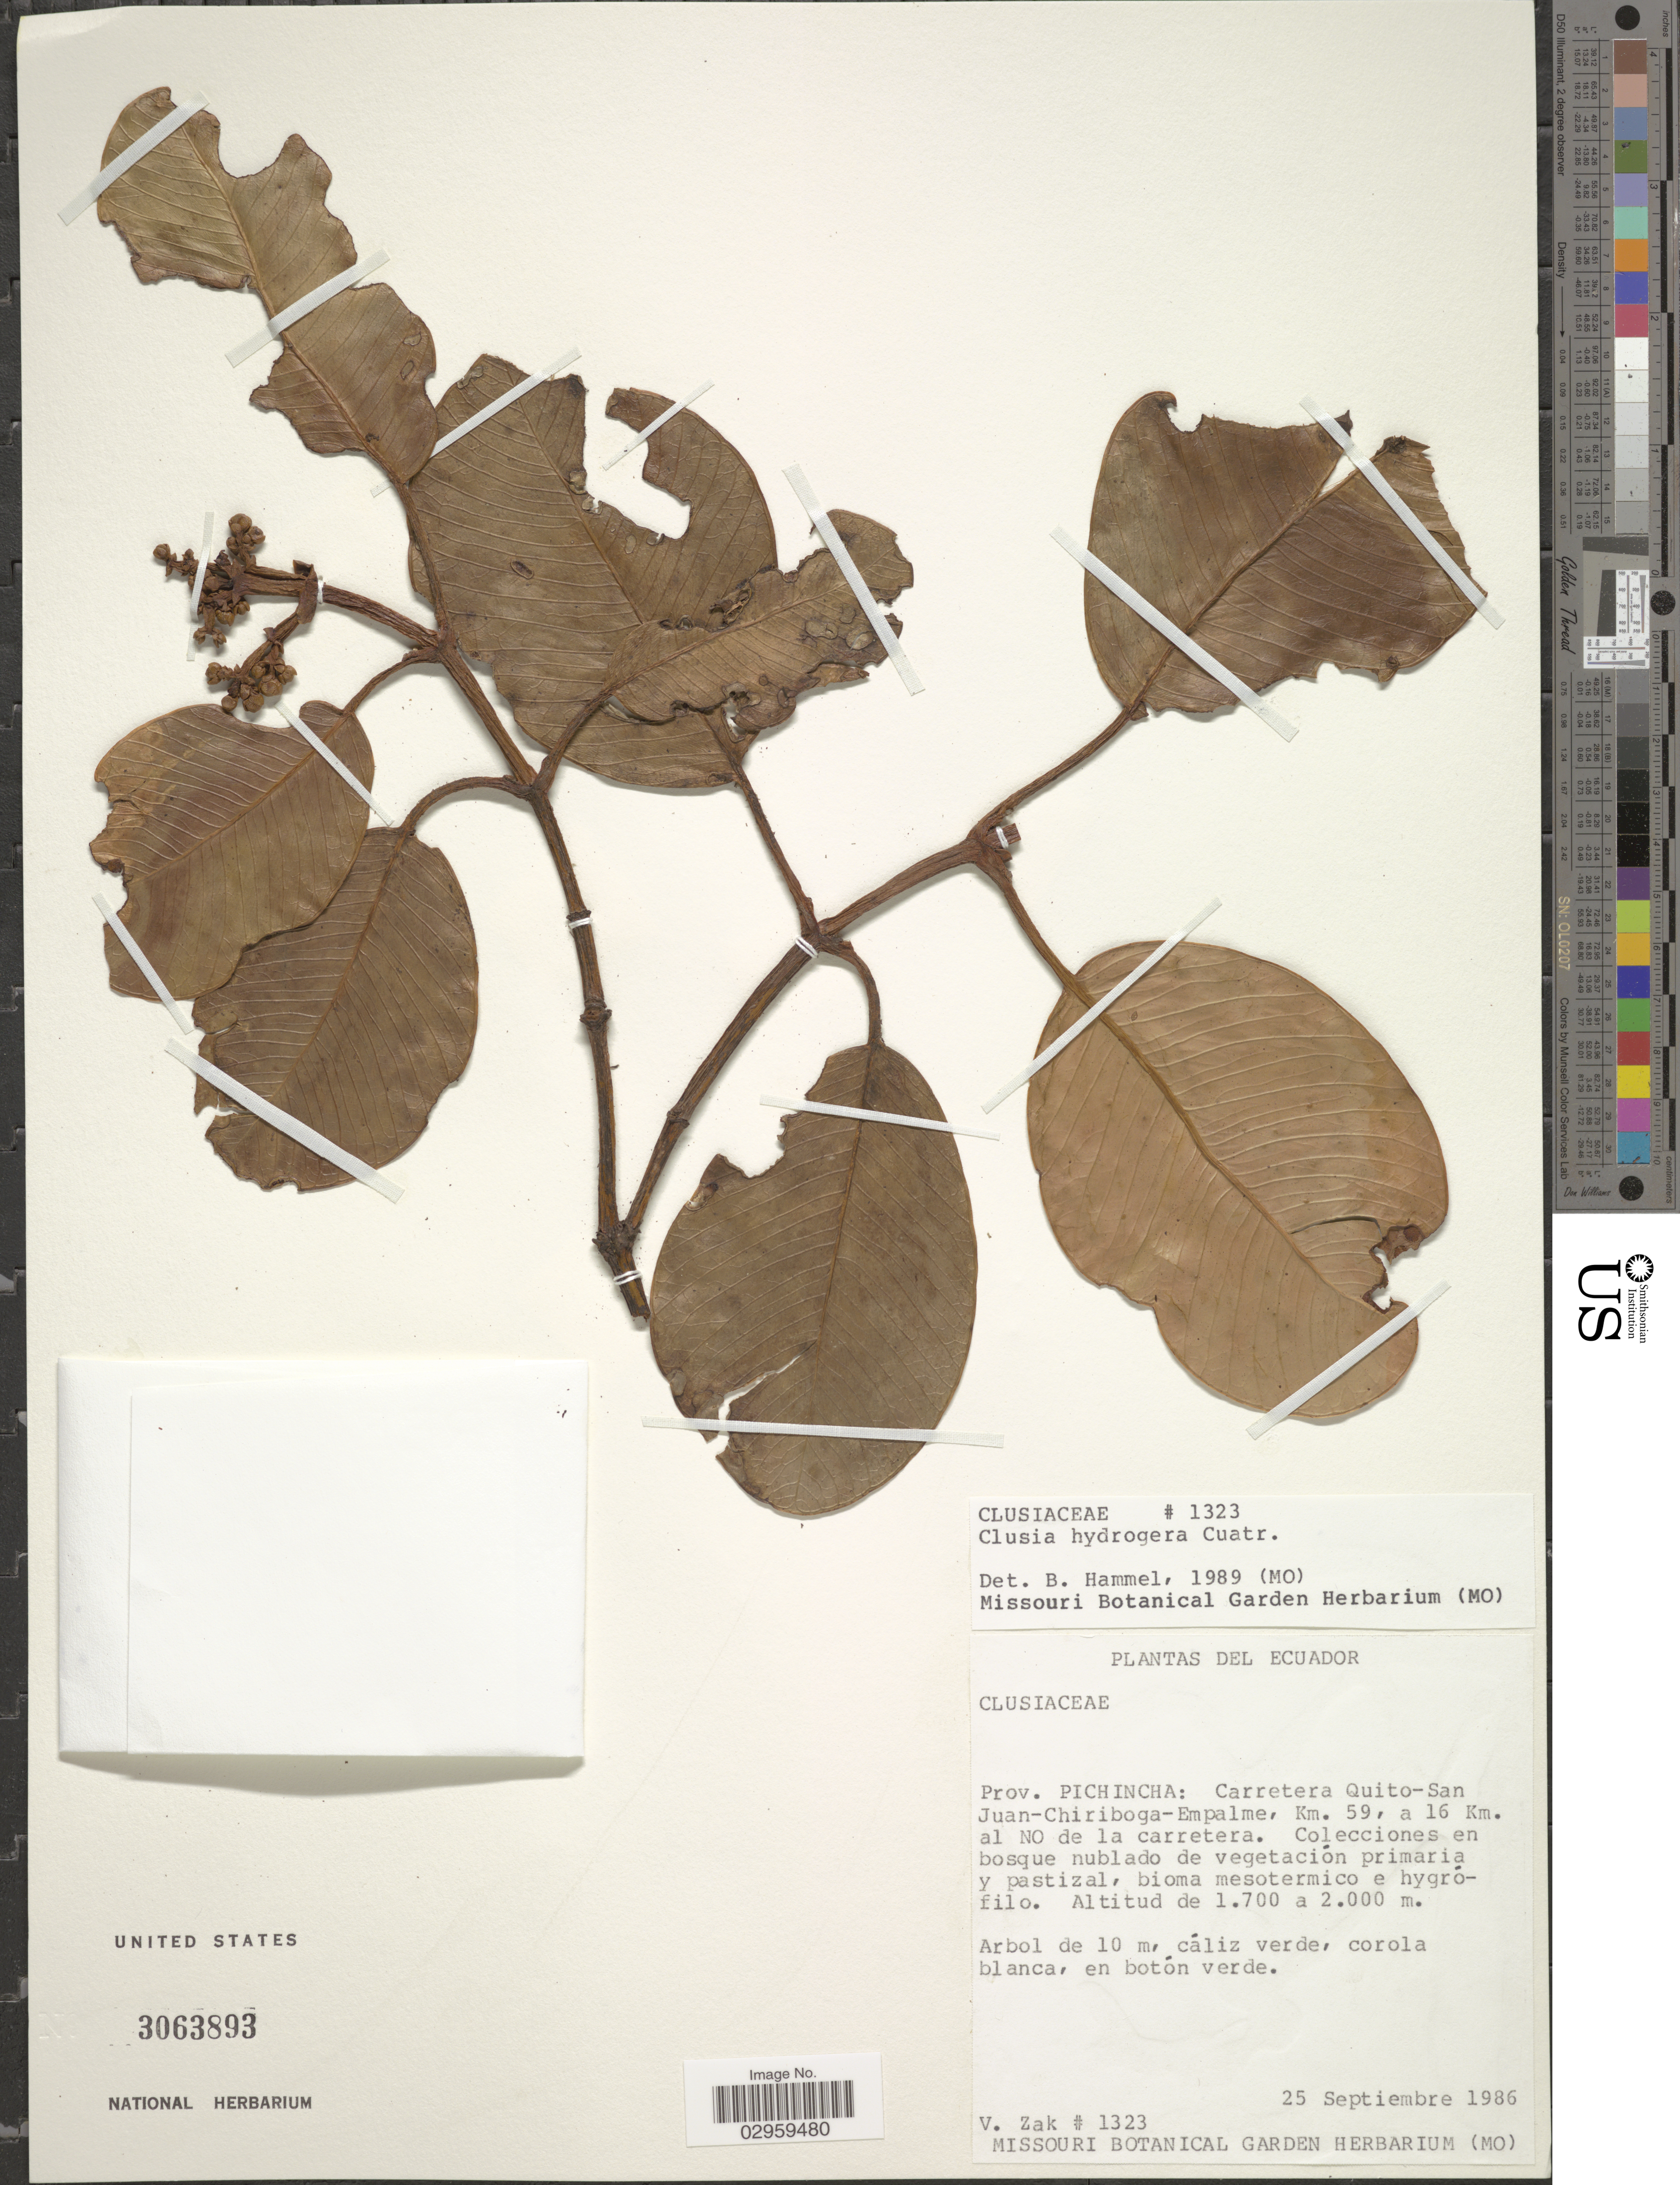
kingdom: Plantae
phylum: Tracheophyta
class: Magnoliopsida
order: Malpighiales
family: Clusiaceae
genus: Clusia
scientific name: Clusia hydrogera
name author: Cuatrec.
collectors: V. Zak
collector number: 1323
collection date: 1986-09-25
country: Ecuador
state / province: Pichincha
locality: Prov. Pichincha: Carretera Quito-San Juan-Chiriboga-Empalme, Km. 59, a 16 Km. al NO de la carretera.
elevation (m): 1700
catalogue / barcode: US 3063893